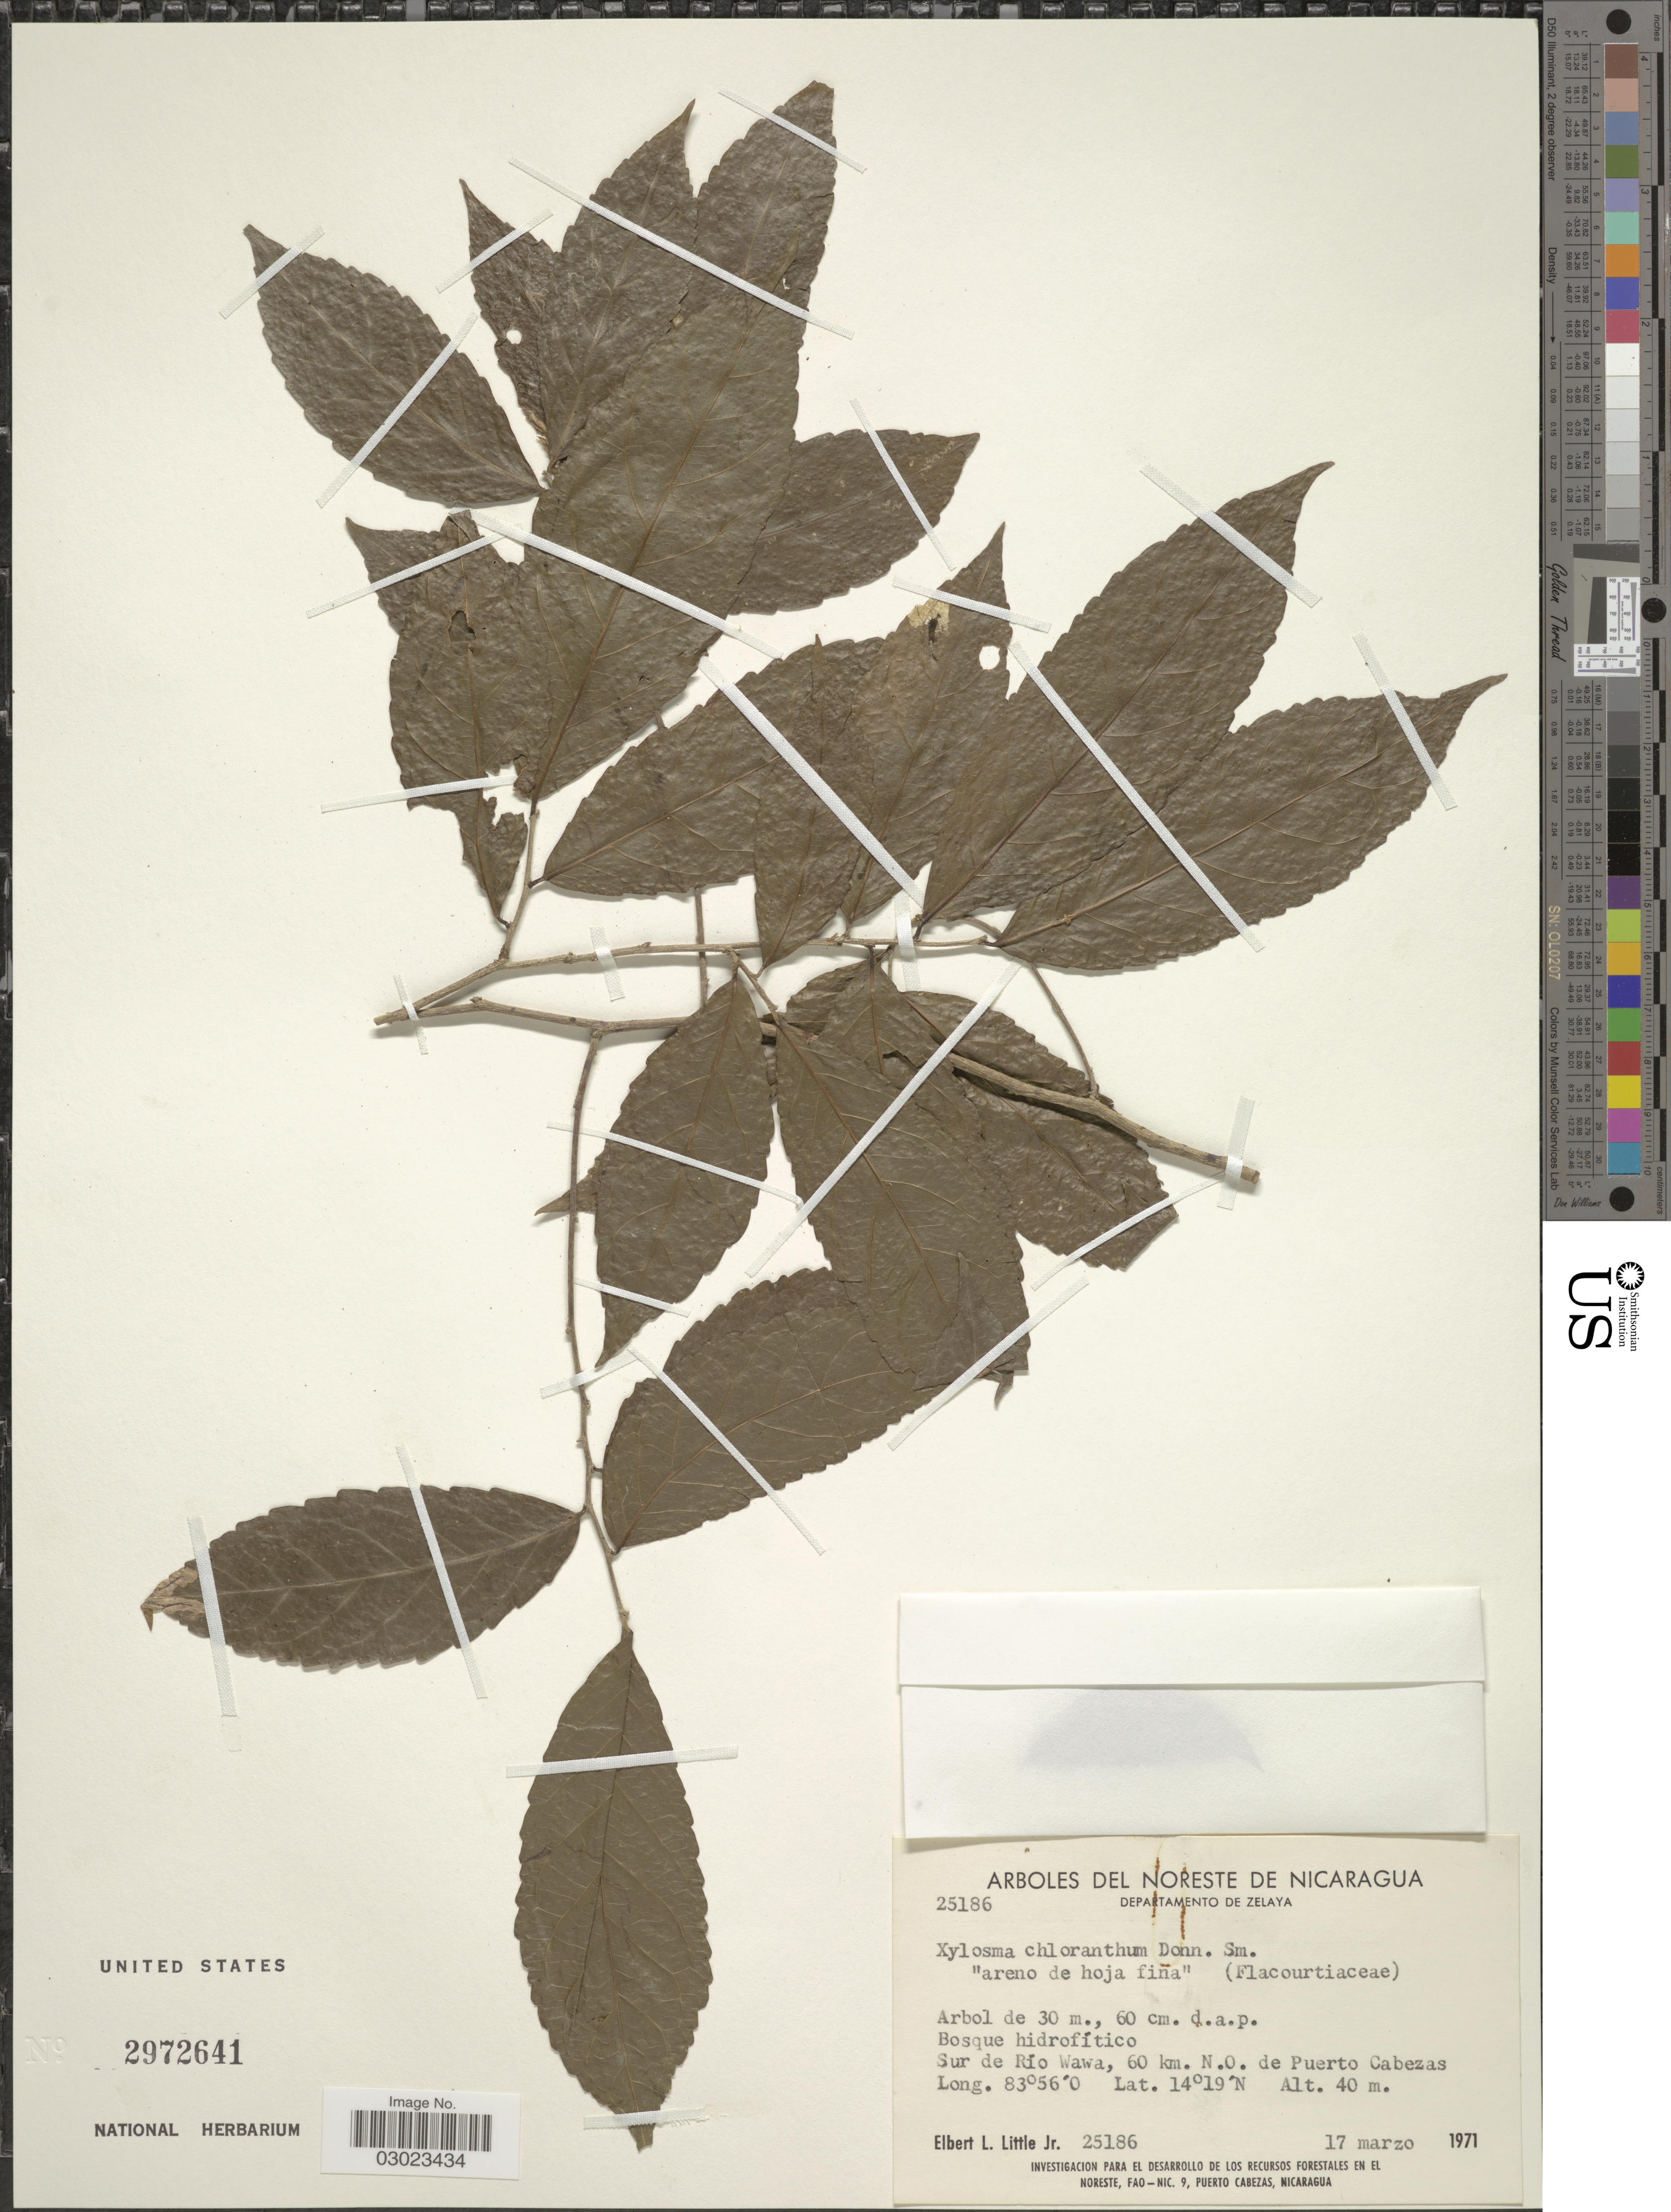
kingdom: Plantae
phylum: Tracheophyta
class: Magnoliopsida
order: Malpighiales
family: Salicaceae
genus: Xylosma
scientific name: Xylosma chlorantha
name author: Donn. Sm.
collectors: E. L. Little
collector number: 25186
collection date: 1971-03-17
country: Nicaragua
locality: Arboles del Noreste de Nicaragua, Departamento de Zelaya, Sur de Rio Wawa, 60 km. N.O. de Puerto Cabezas.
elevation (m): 40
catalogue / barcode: US 2972641